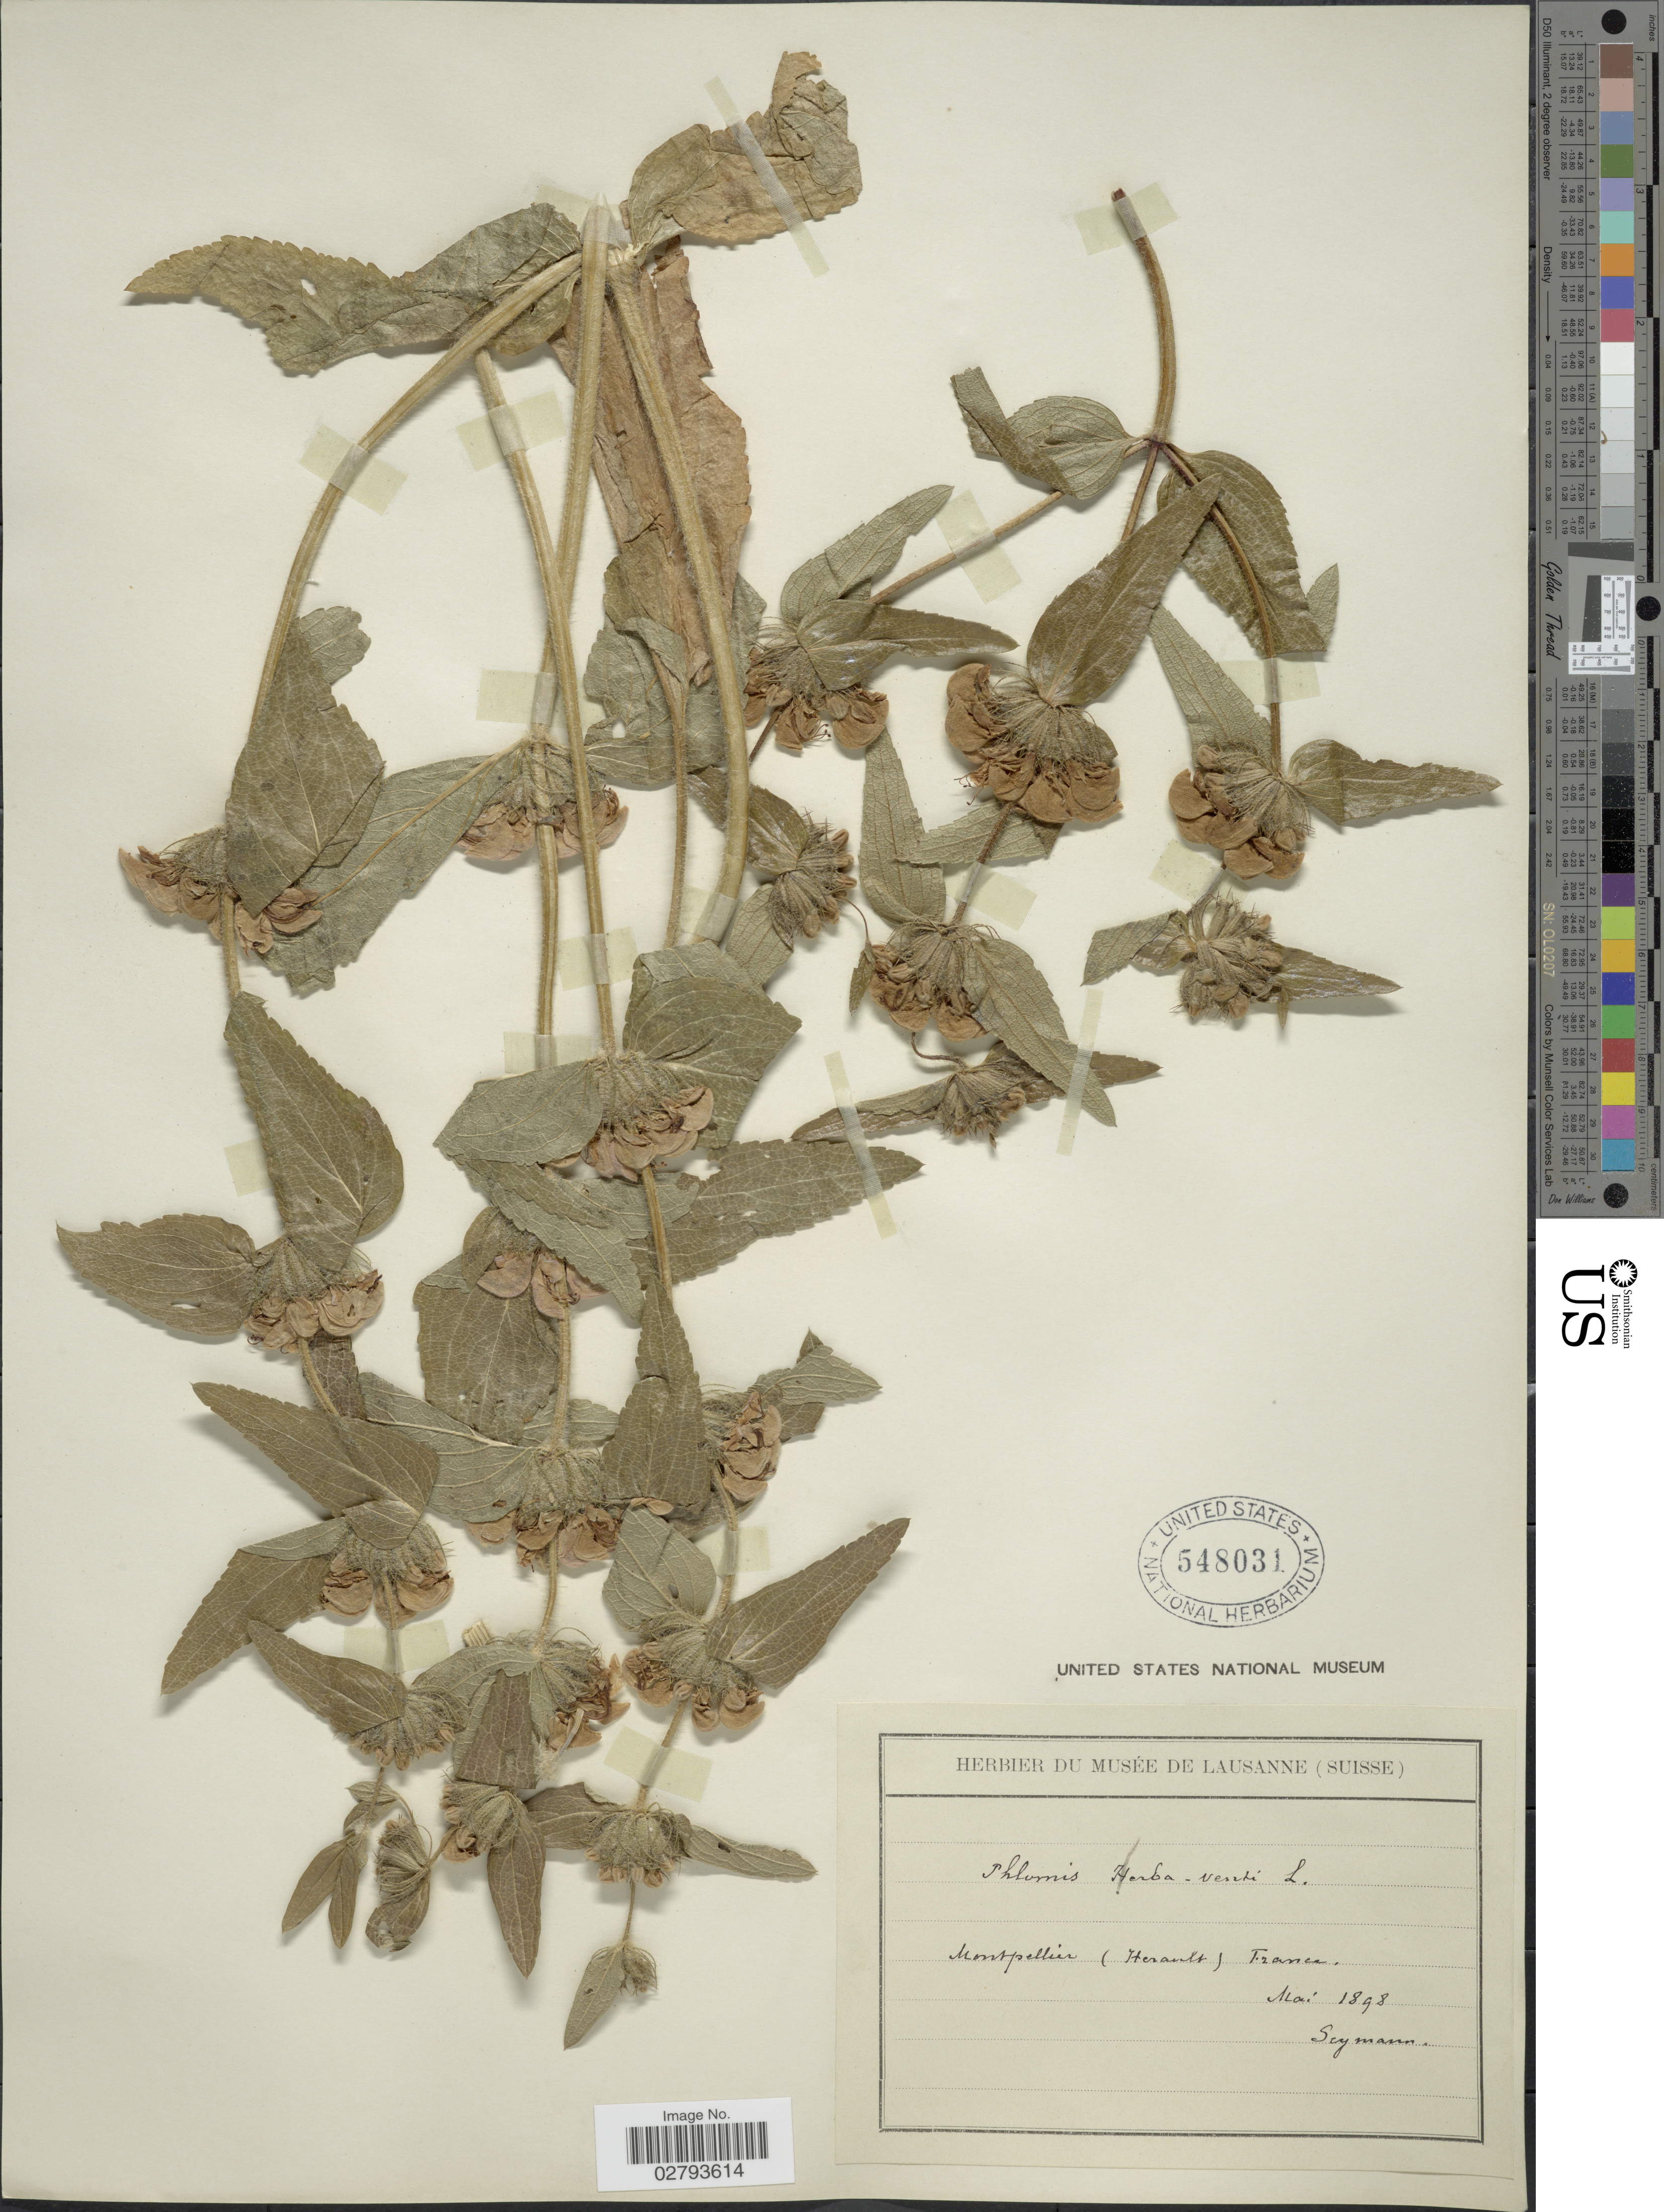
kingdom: Plantae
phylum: Tracheophyta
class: Magnoliopsida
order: Lamiales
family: Lamiaceae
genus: Phlomis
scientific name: Phlomis herba-venti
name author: L.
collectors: -. Seymour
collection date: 1898-05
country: France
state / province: Occitanie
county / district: Hérault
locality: Montpellier (Herault).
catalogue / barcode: US 548031